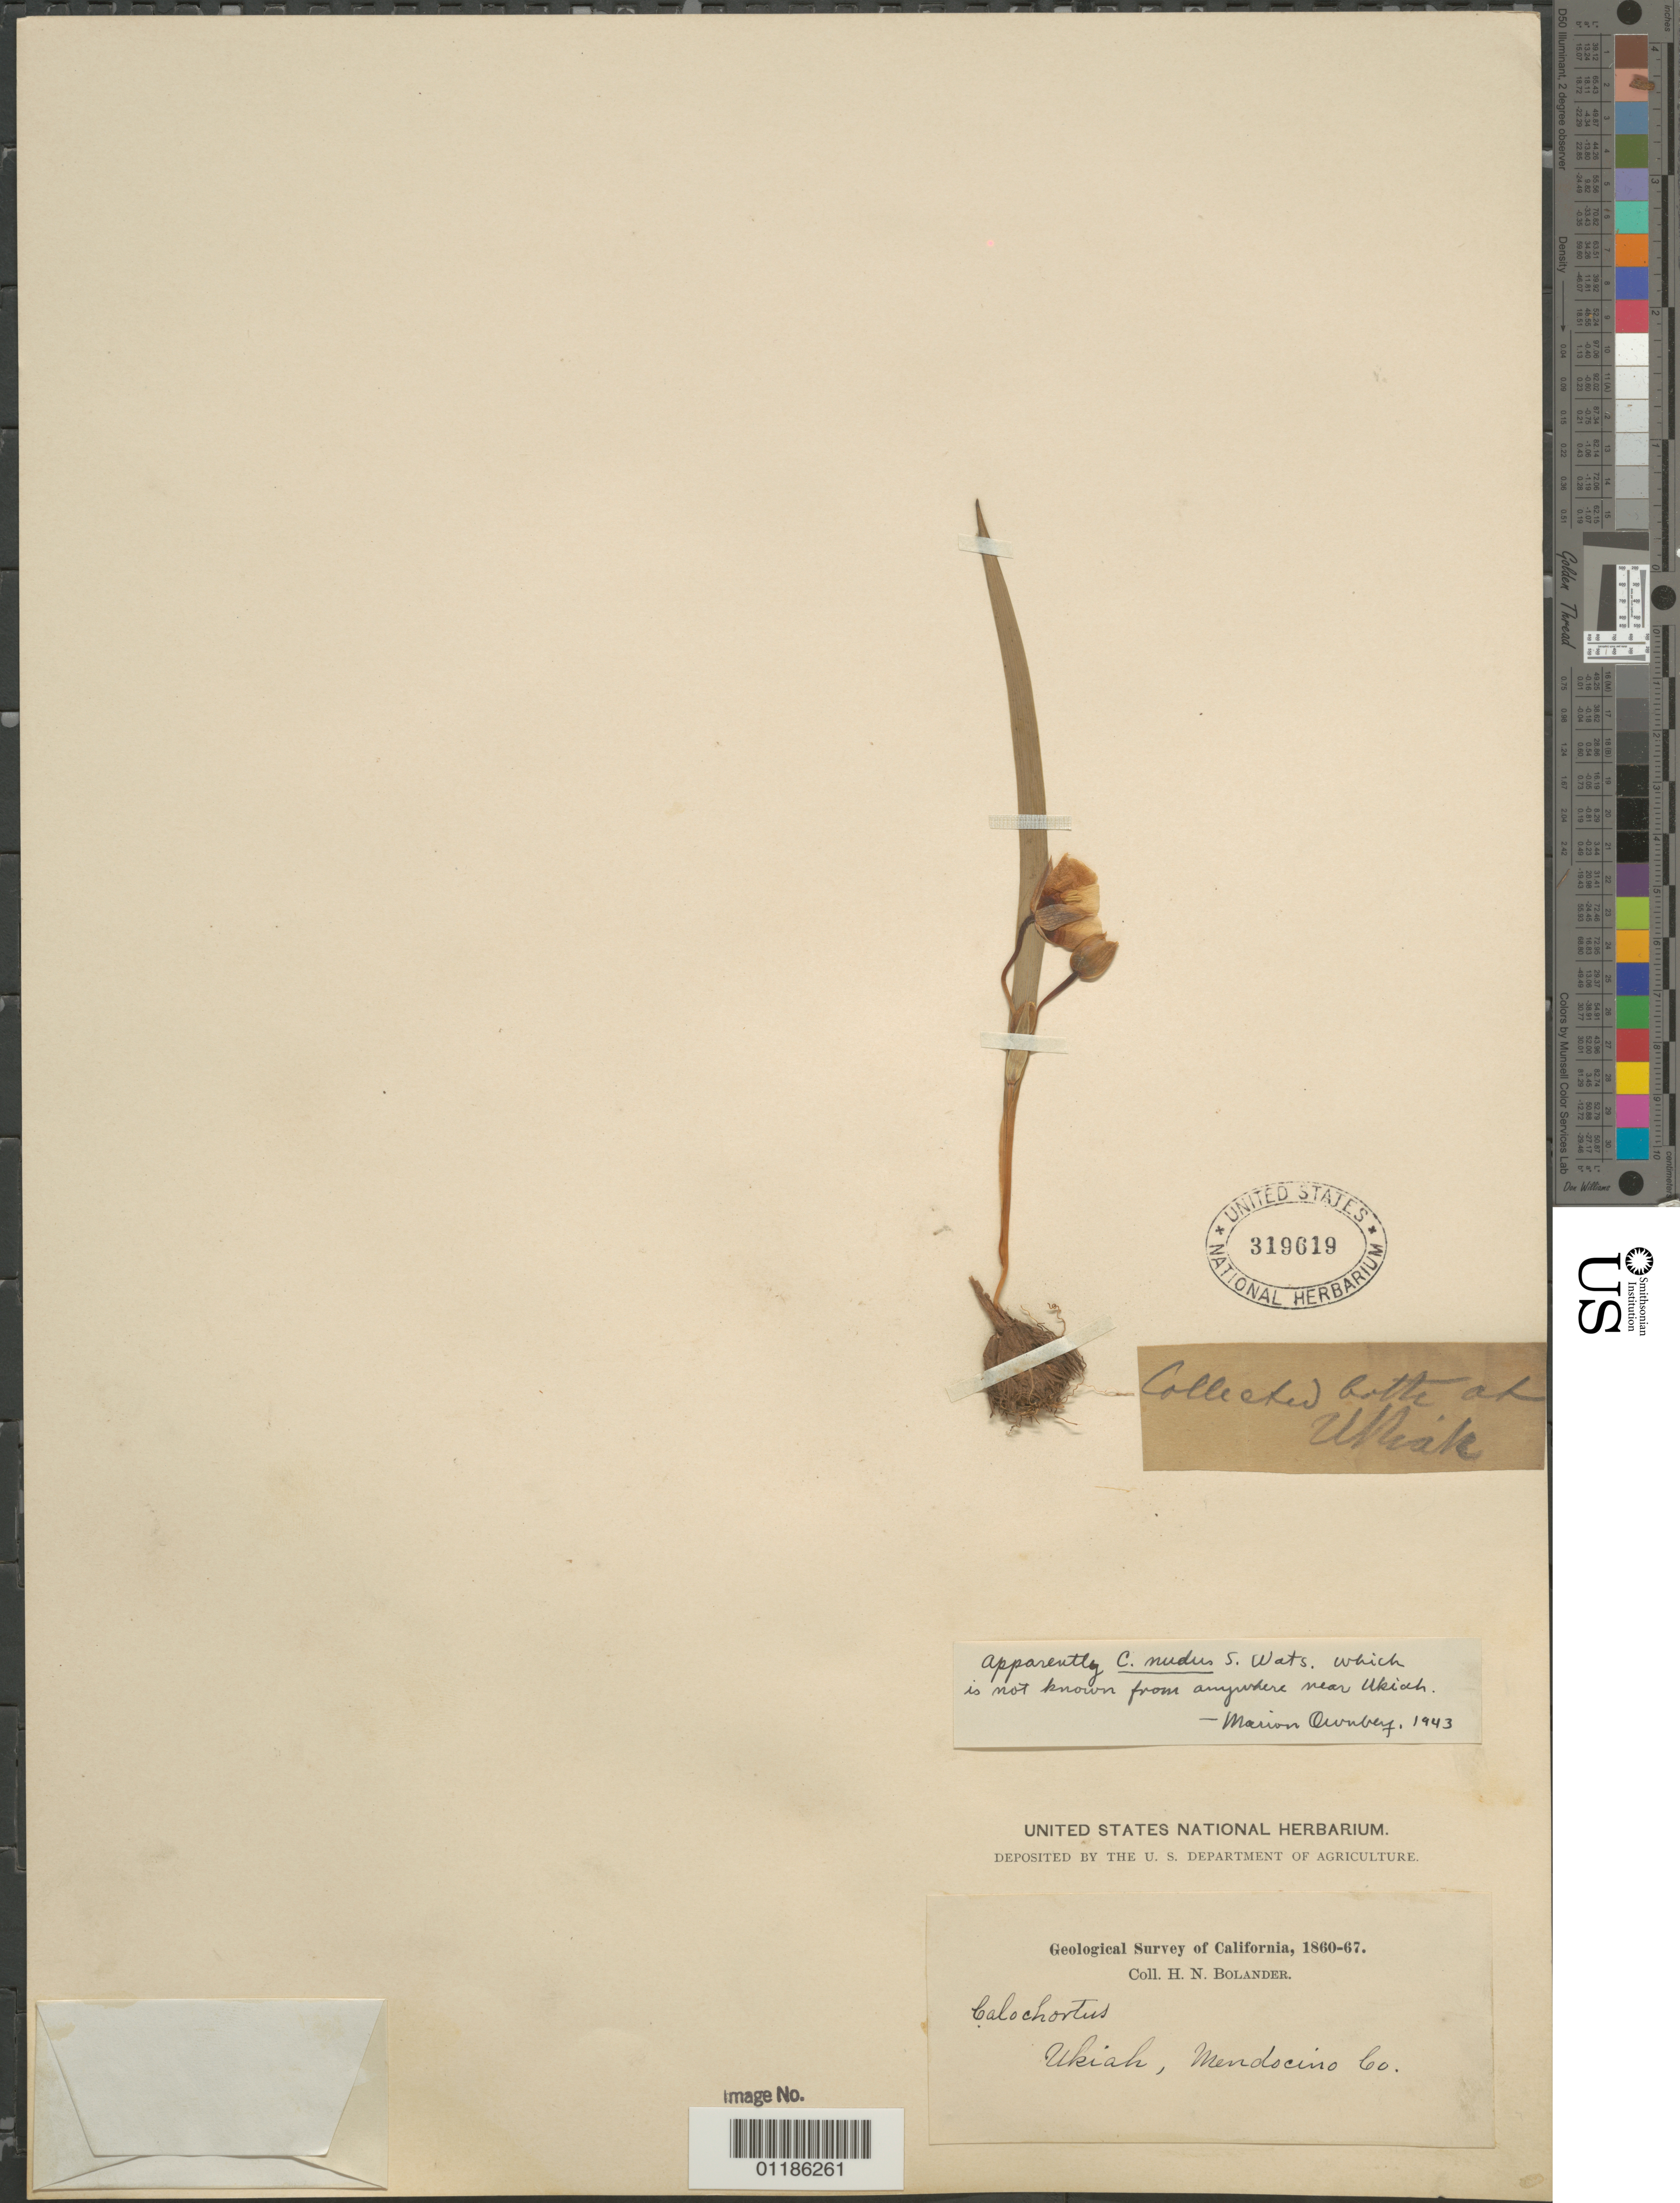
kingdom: Plantae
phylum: Tracheophyta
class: Liliopsida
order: Liliales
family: Liliaceae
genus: Calochortus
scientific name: Calochortus nudus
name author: S. Watson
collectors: H. Bolander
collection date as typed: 1860 to -- --- 1867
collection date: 1860/1867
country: United States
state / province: California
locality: Ukiah.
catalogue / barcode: US 319619